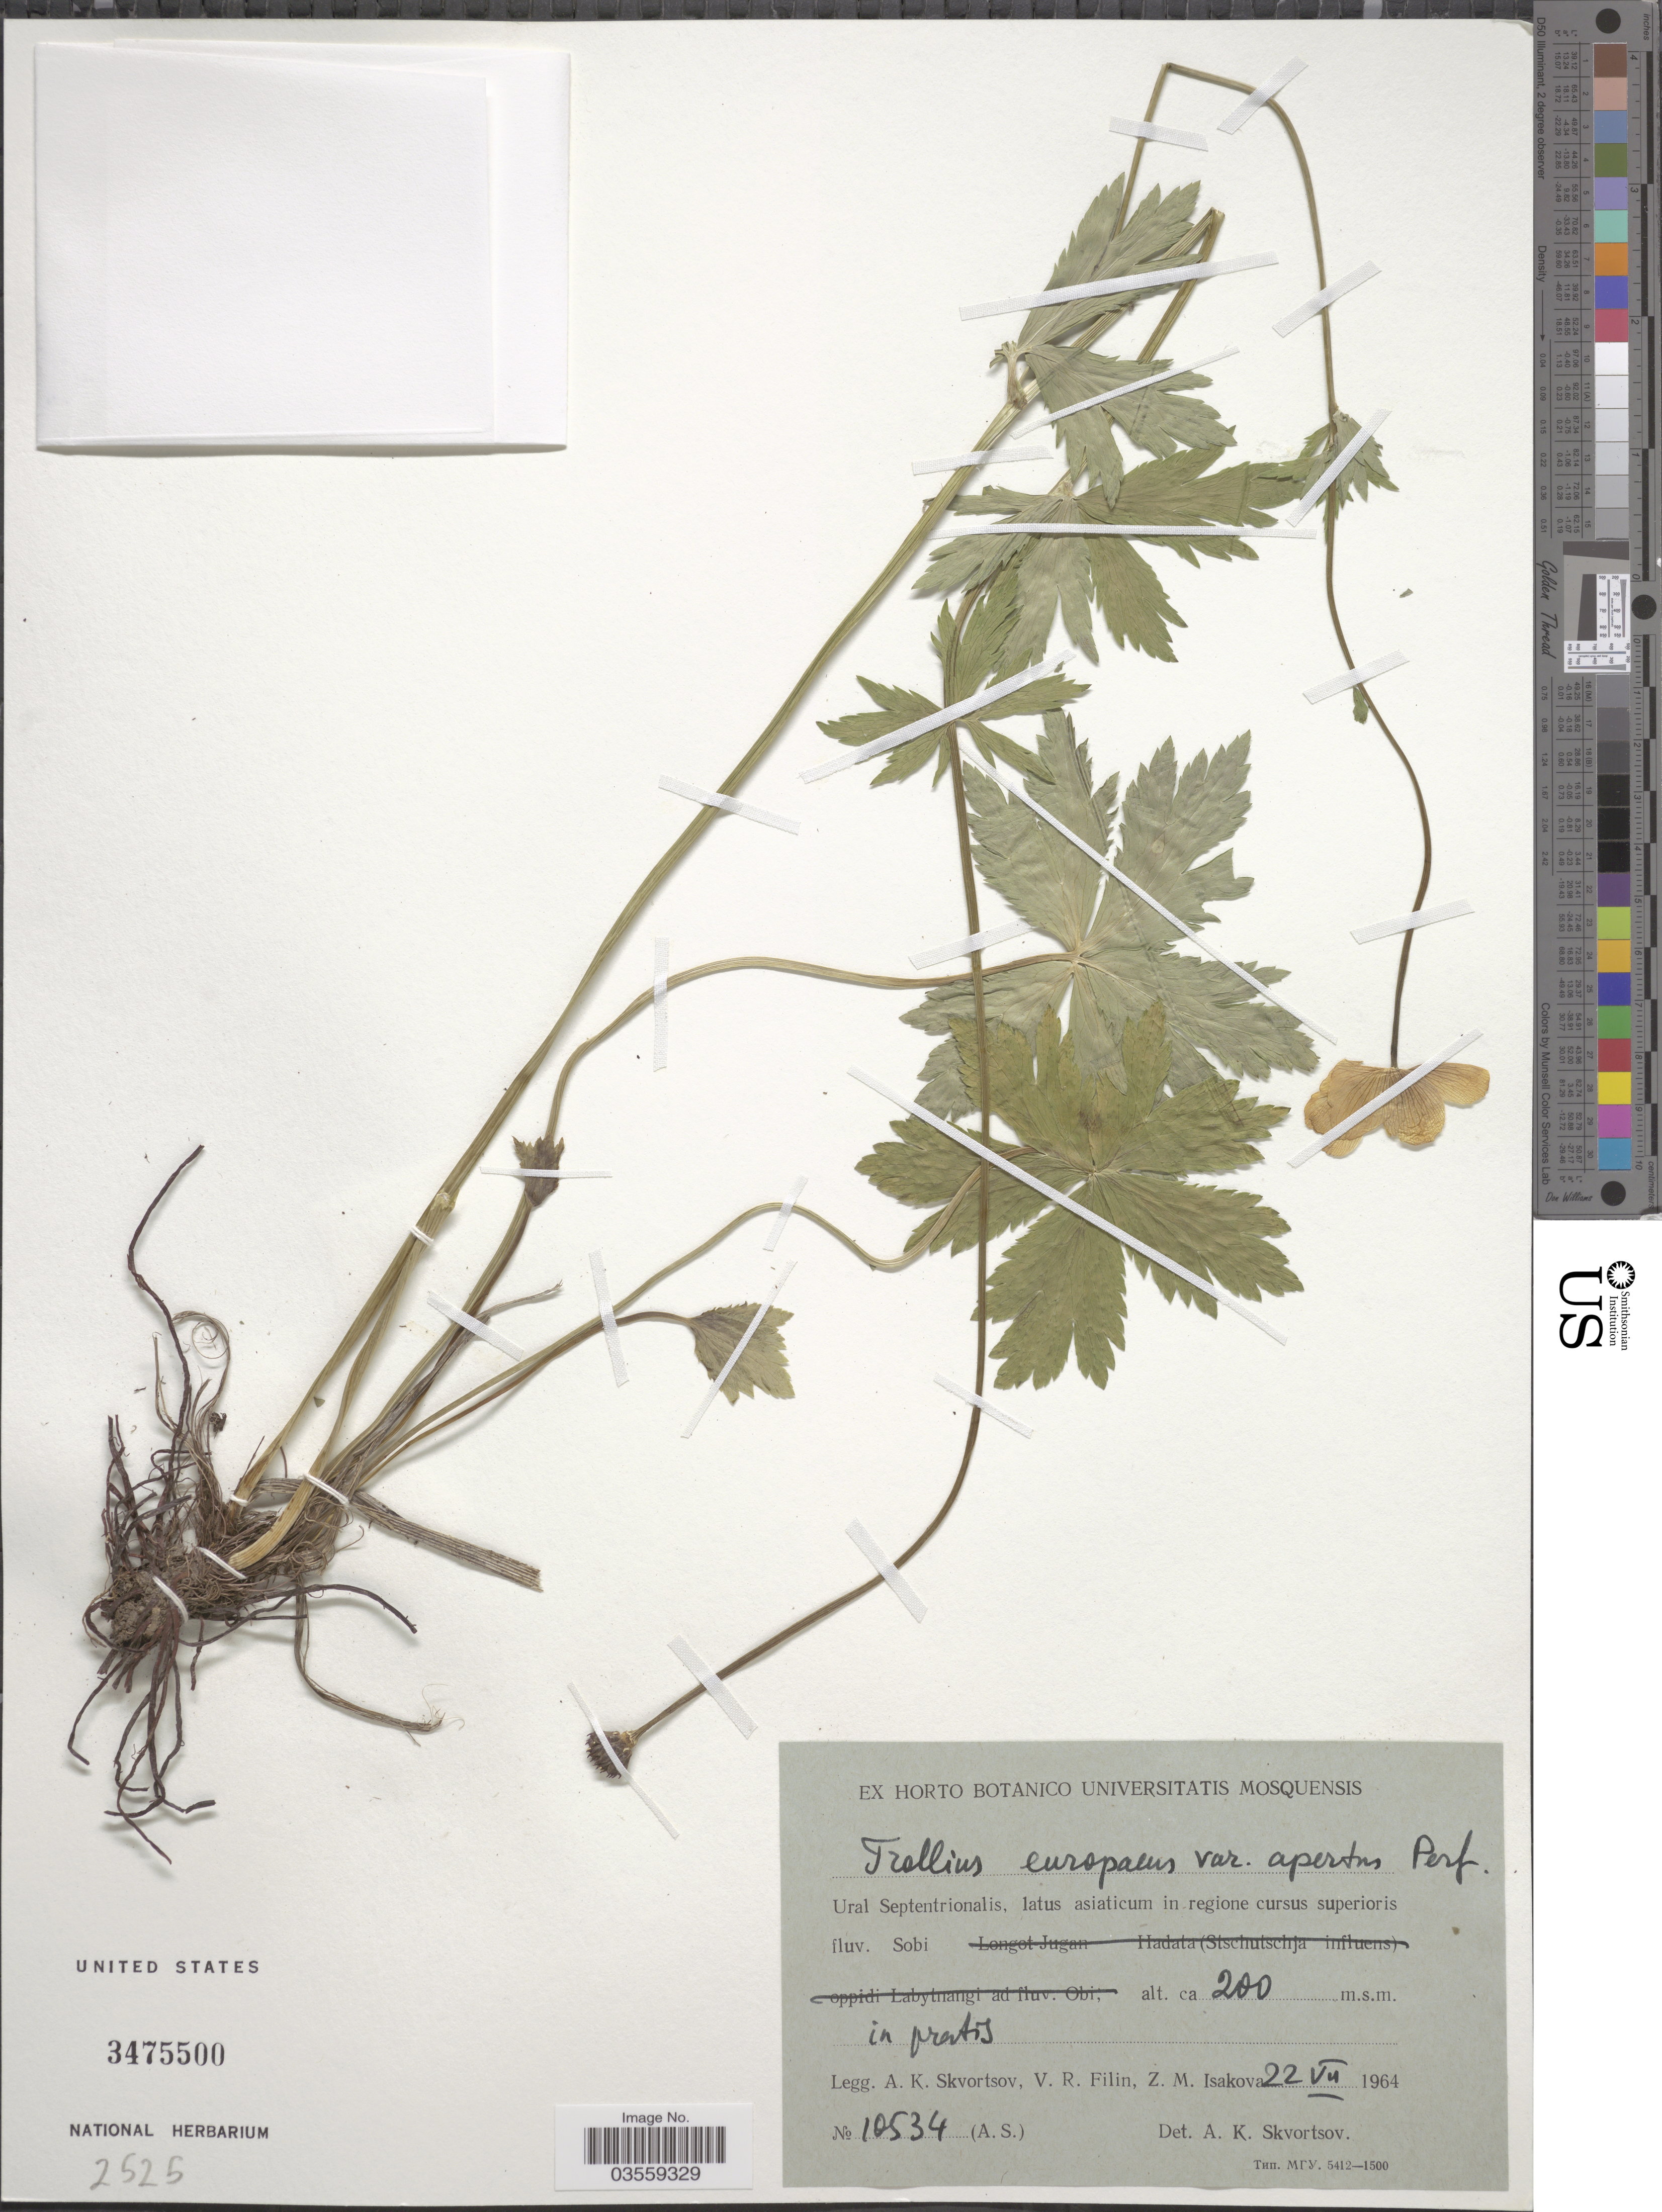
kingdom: Plantae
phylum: Tracheophyta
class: Magnoliopsida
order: Ranunculales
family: Ranunculaceae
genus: Trollius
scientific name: Trollius europaeus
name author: L.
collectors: A. K. Skvortsov, V. Filin & Z. Isakova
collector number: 10534 (A.S.)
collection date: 1964-07-22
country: Russian Federation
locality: Ural Septentrionalis, latus asiaticum in regione cursus superioris fluv. Sobi.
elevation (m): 200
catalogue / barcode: US 3475500